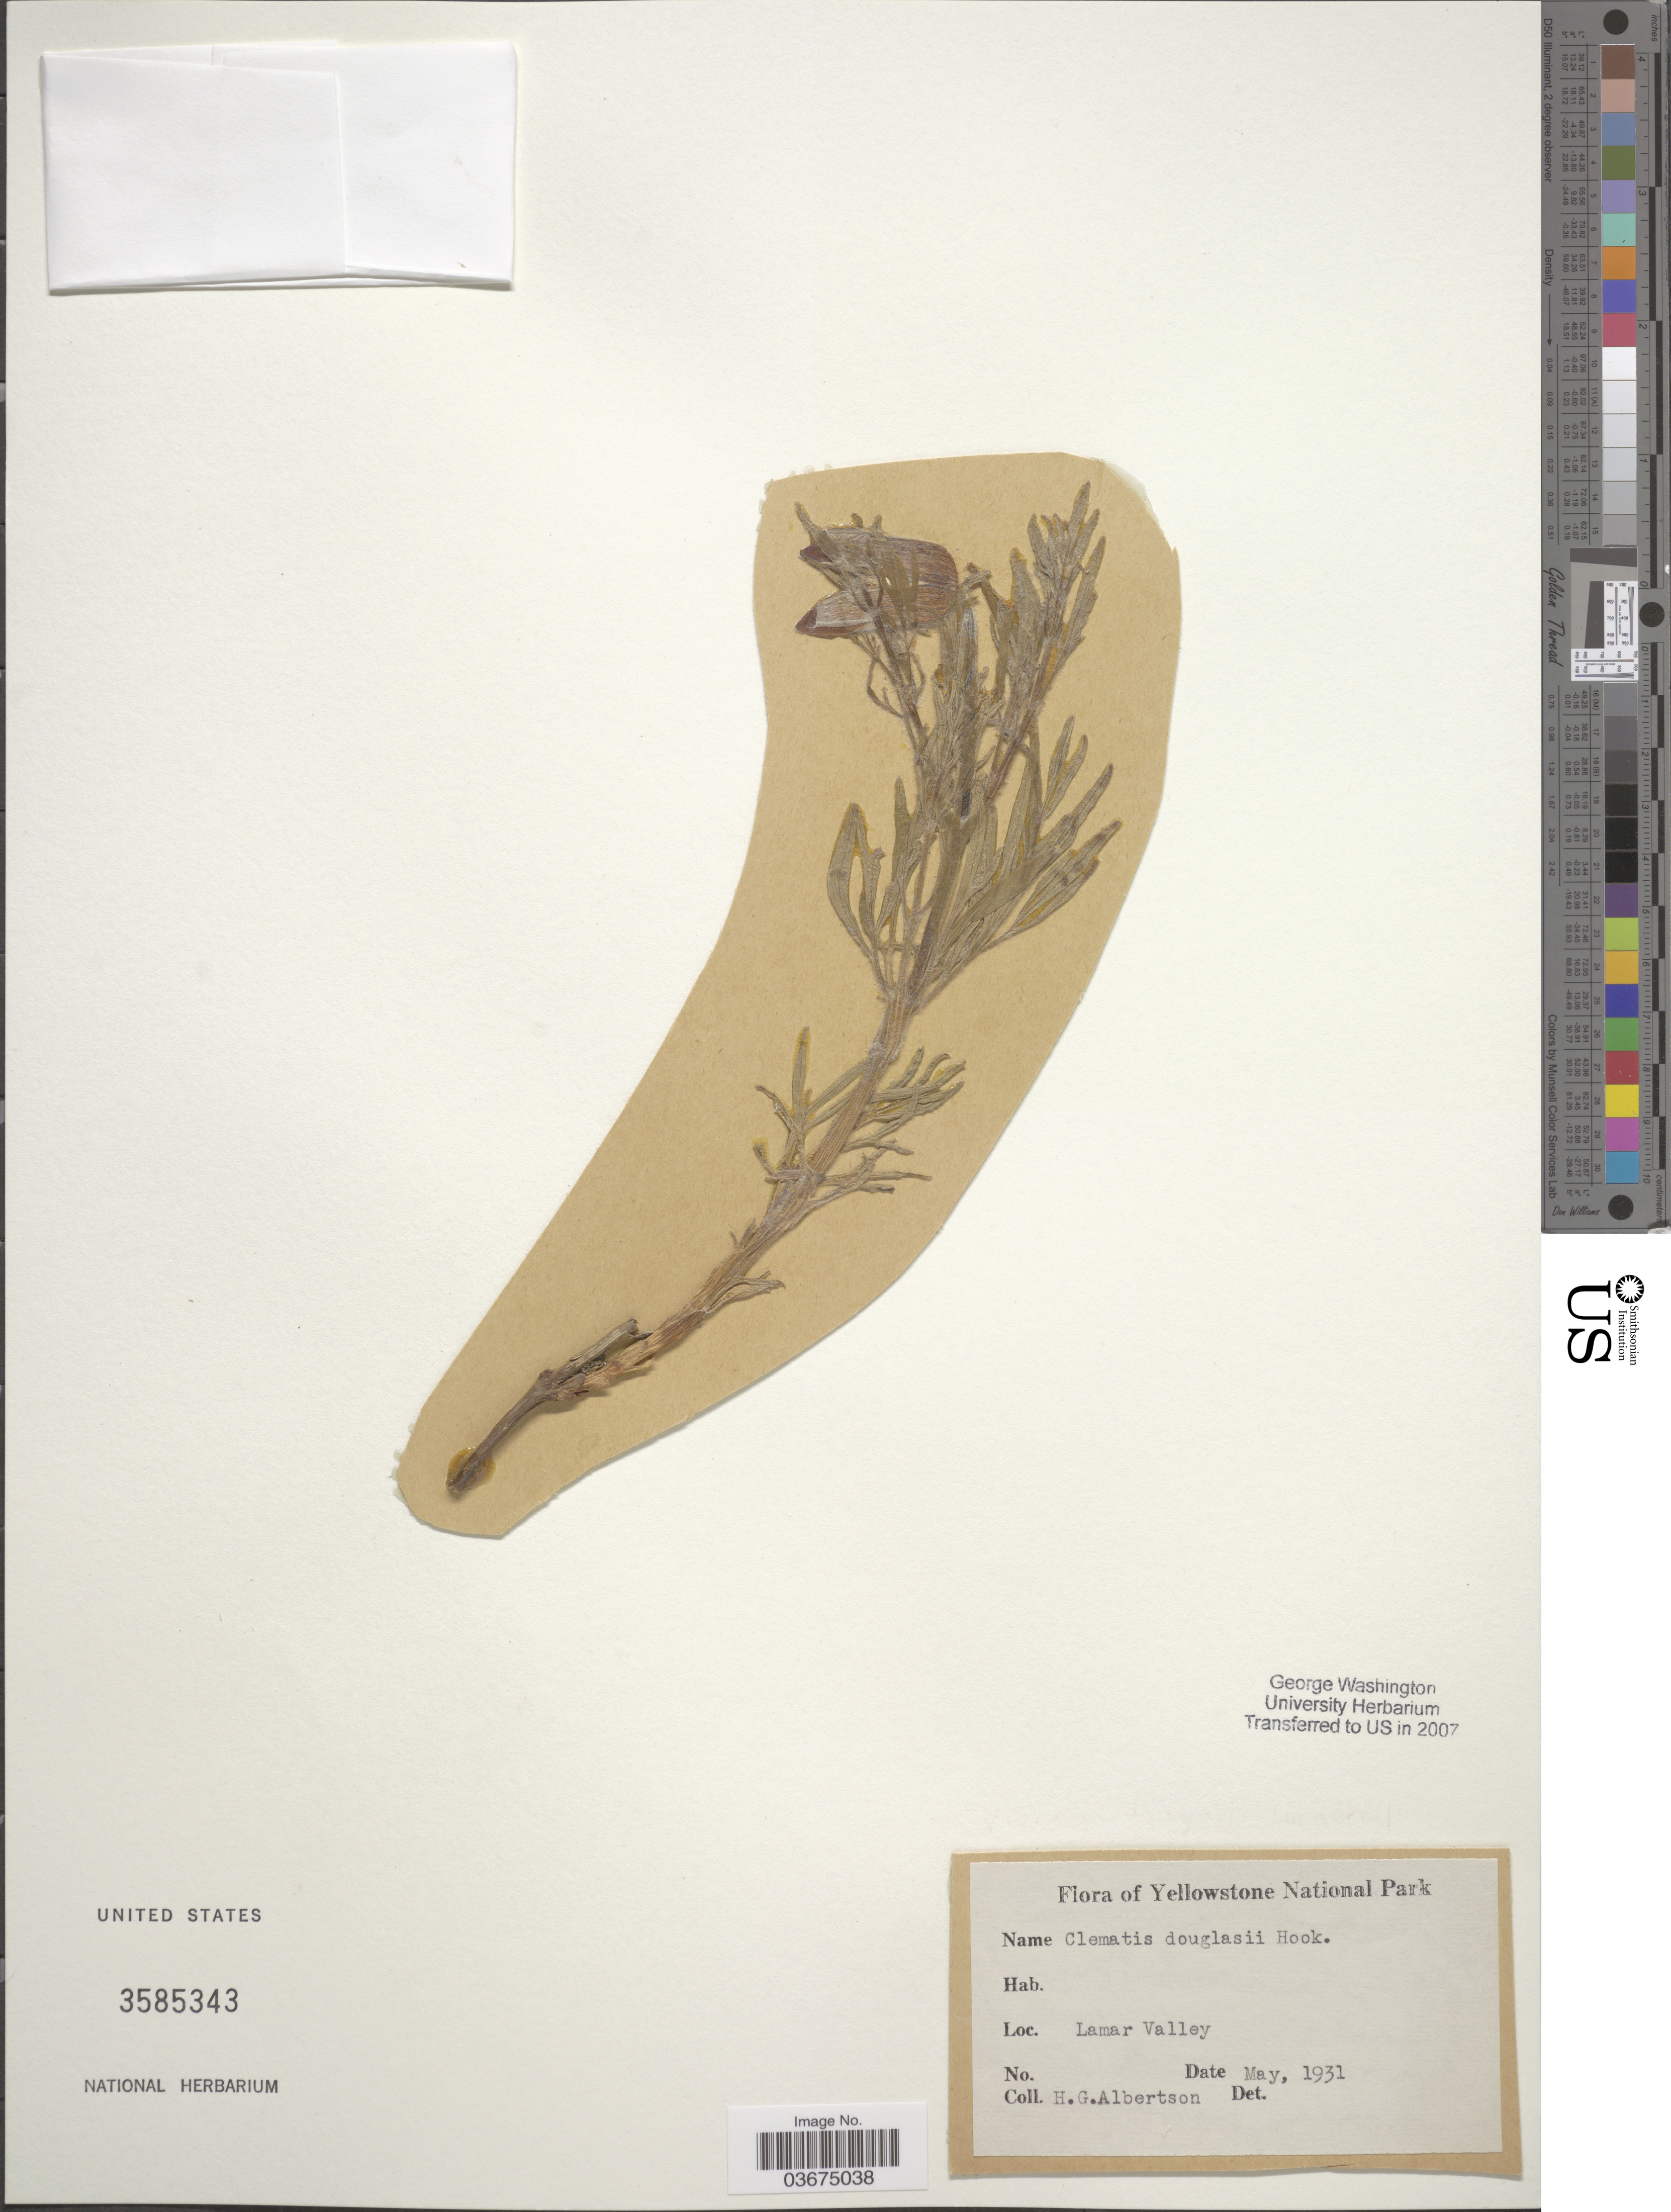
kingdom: Plantae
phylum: Tracheophyta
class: Magnoliopsida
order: Ranunculales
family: Ranunculaceae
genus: Clematis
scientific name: Clematis hirsutissima var. hirsutissima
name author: Pursh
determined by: Strong, M. T., (US), Smithsonian Institution - National Museum of Natural History (UNITED STATES)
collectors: H. Albertson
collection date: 1931-05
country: United States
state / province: Wyoming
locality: Yellowstone National Park. Lamar Valley.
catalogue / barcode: US 3585343